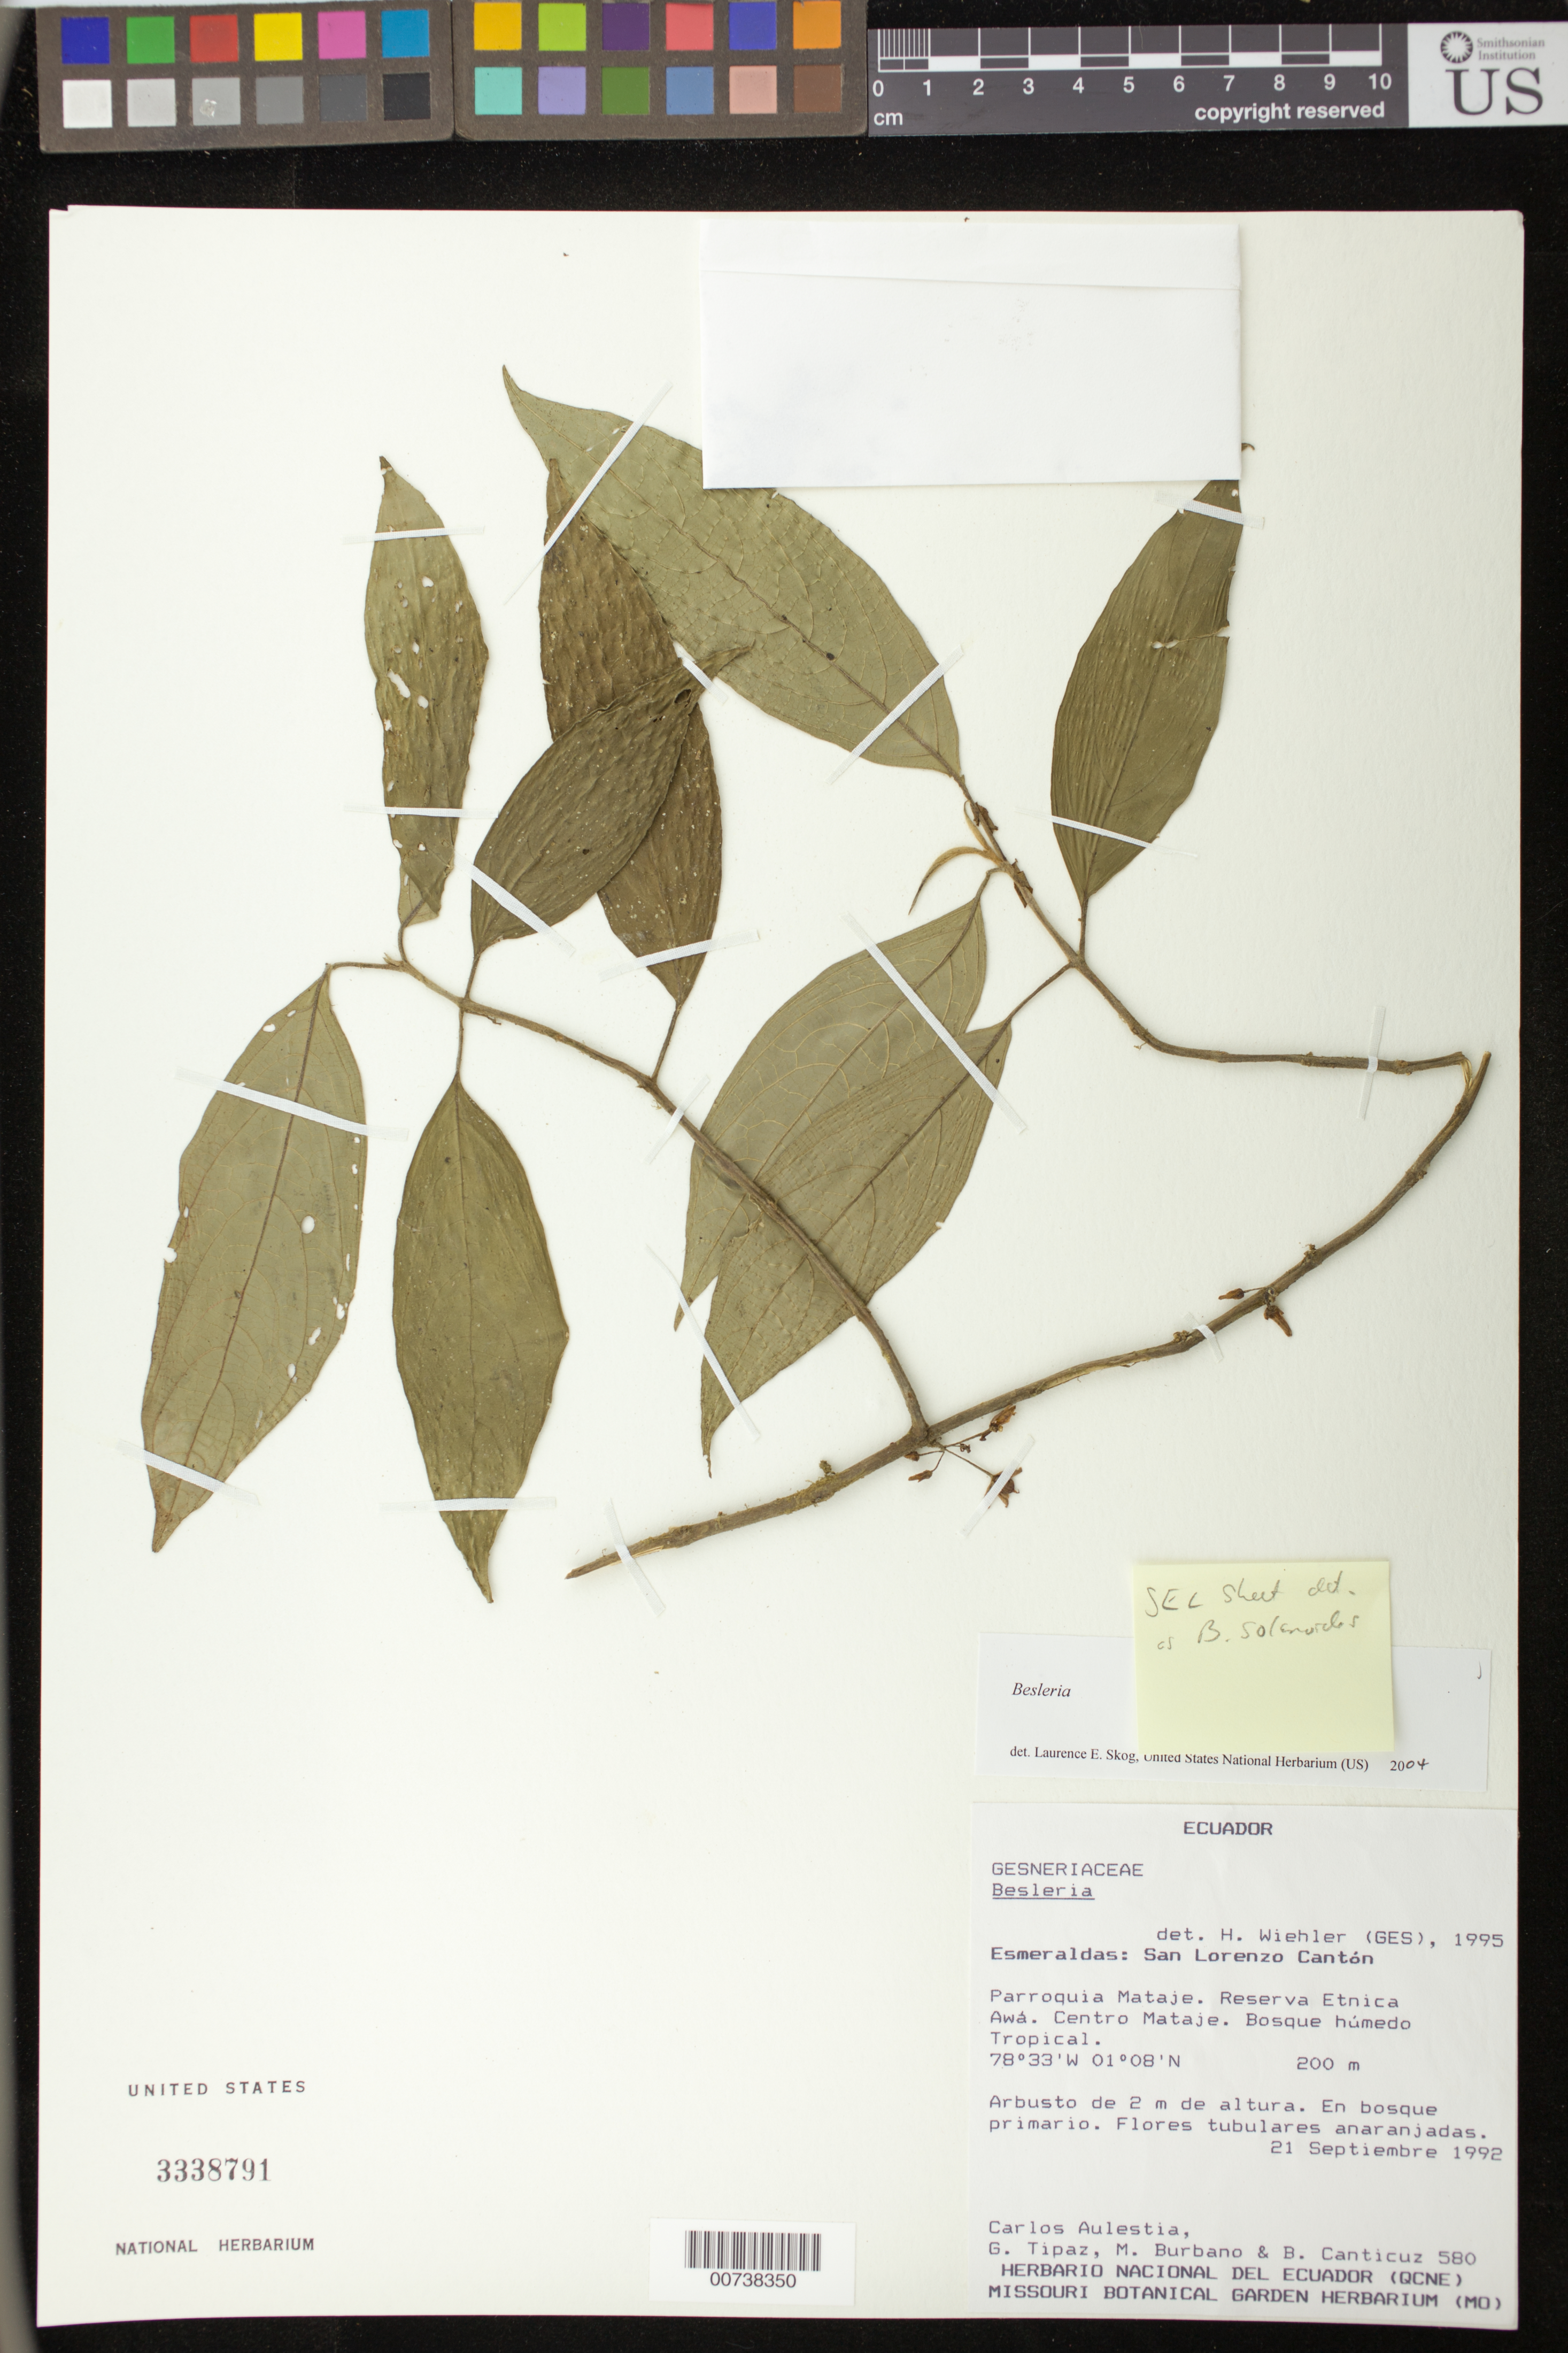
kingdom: Plantae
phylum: Tracheophyta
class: Magnoliopsida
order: Lamiales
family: Gesneriaceae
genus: Besleria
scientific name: Besleria sp.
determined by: Skog, Laurence E.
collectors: C. Aulestia, G. Tipaz, M. Burbano & B. Canticuz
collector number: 580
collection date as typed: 21 Sep 1992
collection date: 1992-09-21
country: Ecuador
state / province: Esmeraldas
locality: Esmeraldas: San Lorenzo Cantón. Parroquia Mataje, Reserva Etnica Awá, Centro Mataje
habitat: Bosque húmedo Tropical; en bosque primario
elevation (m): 200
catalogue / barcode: US 3338791